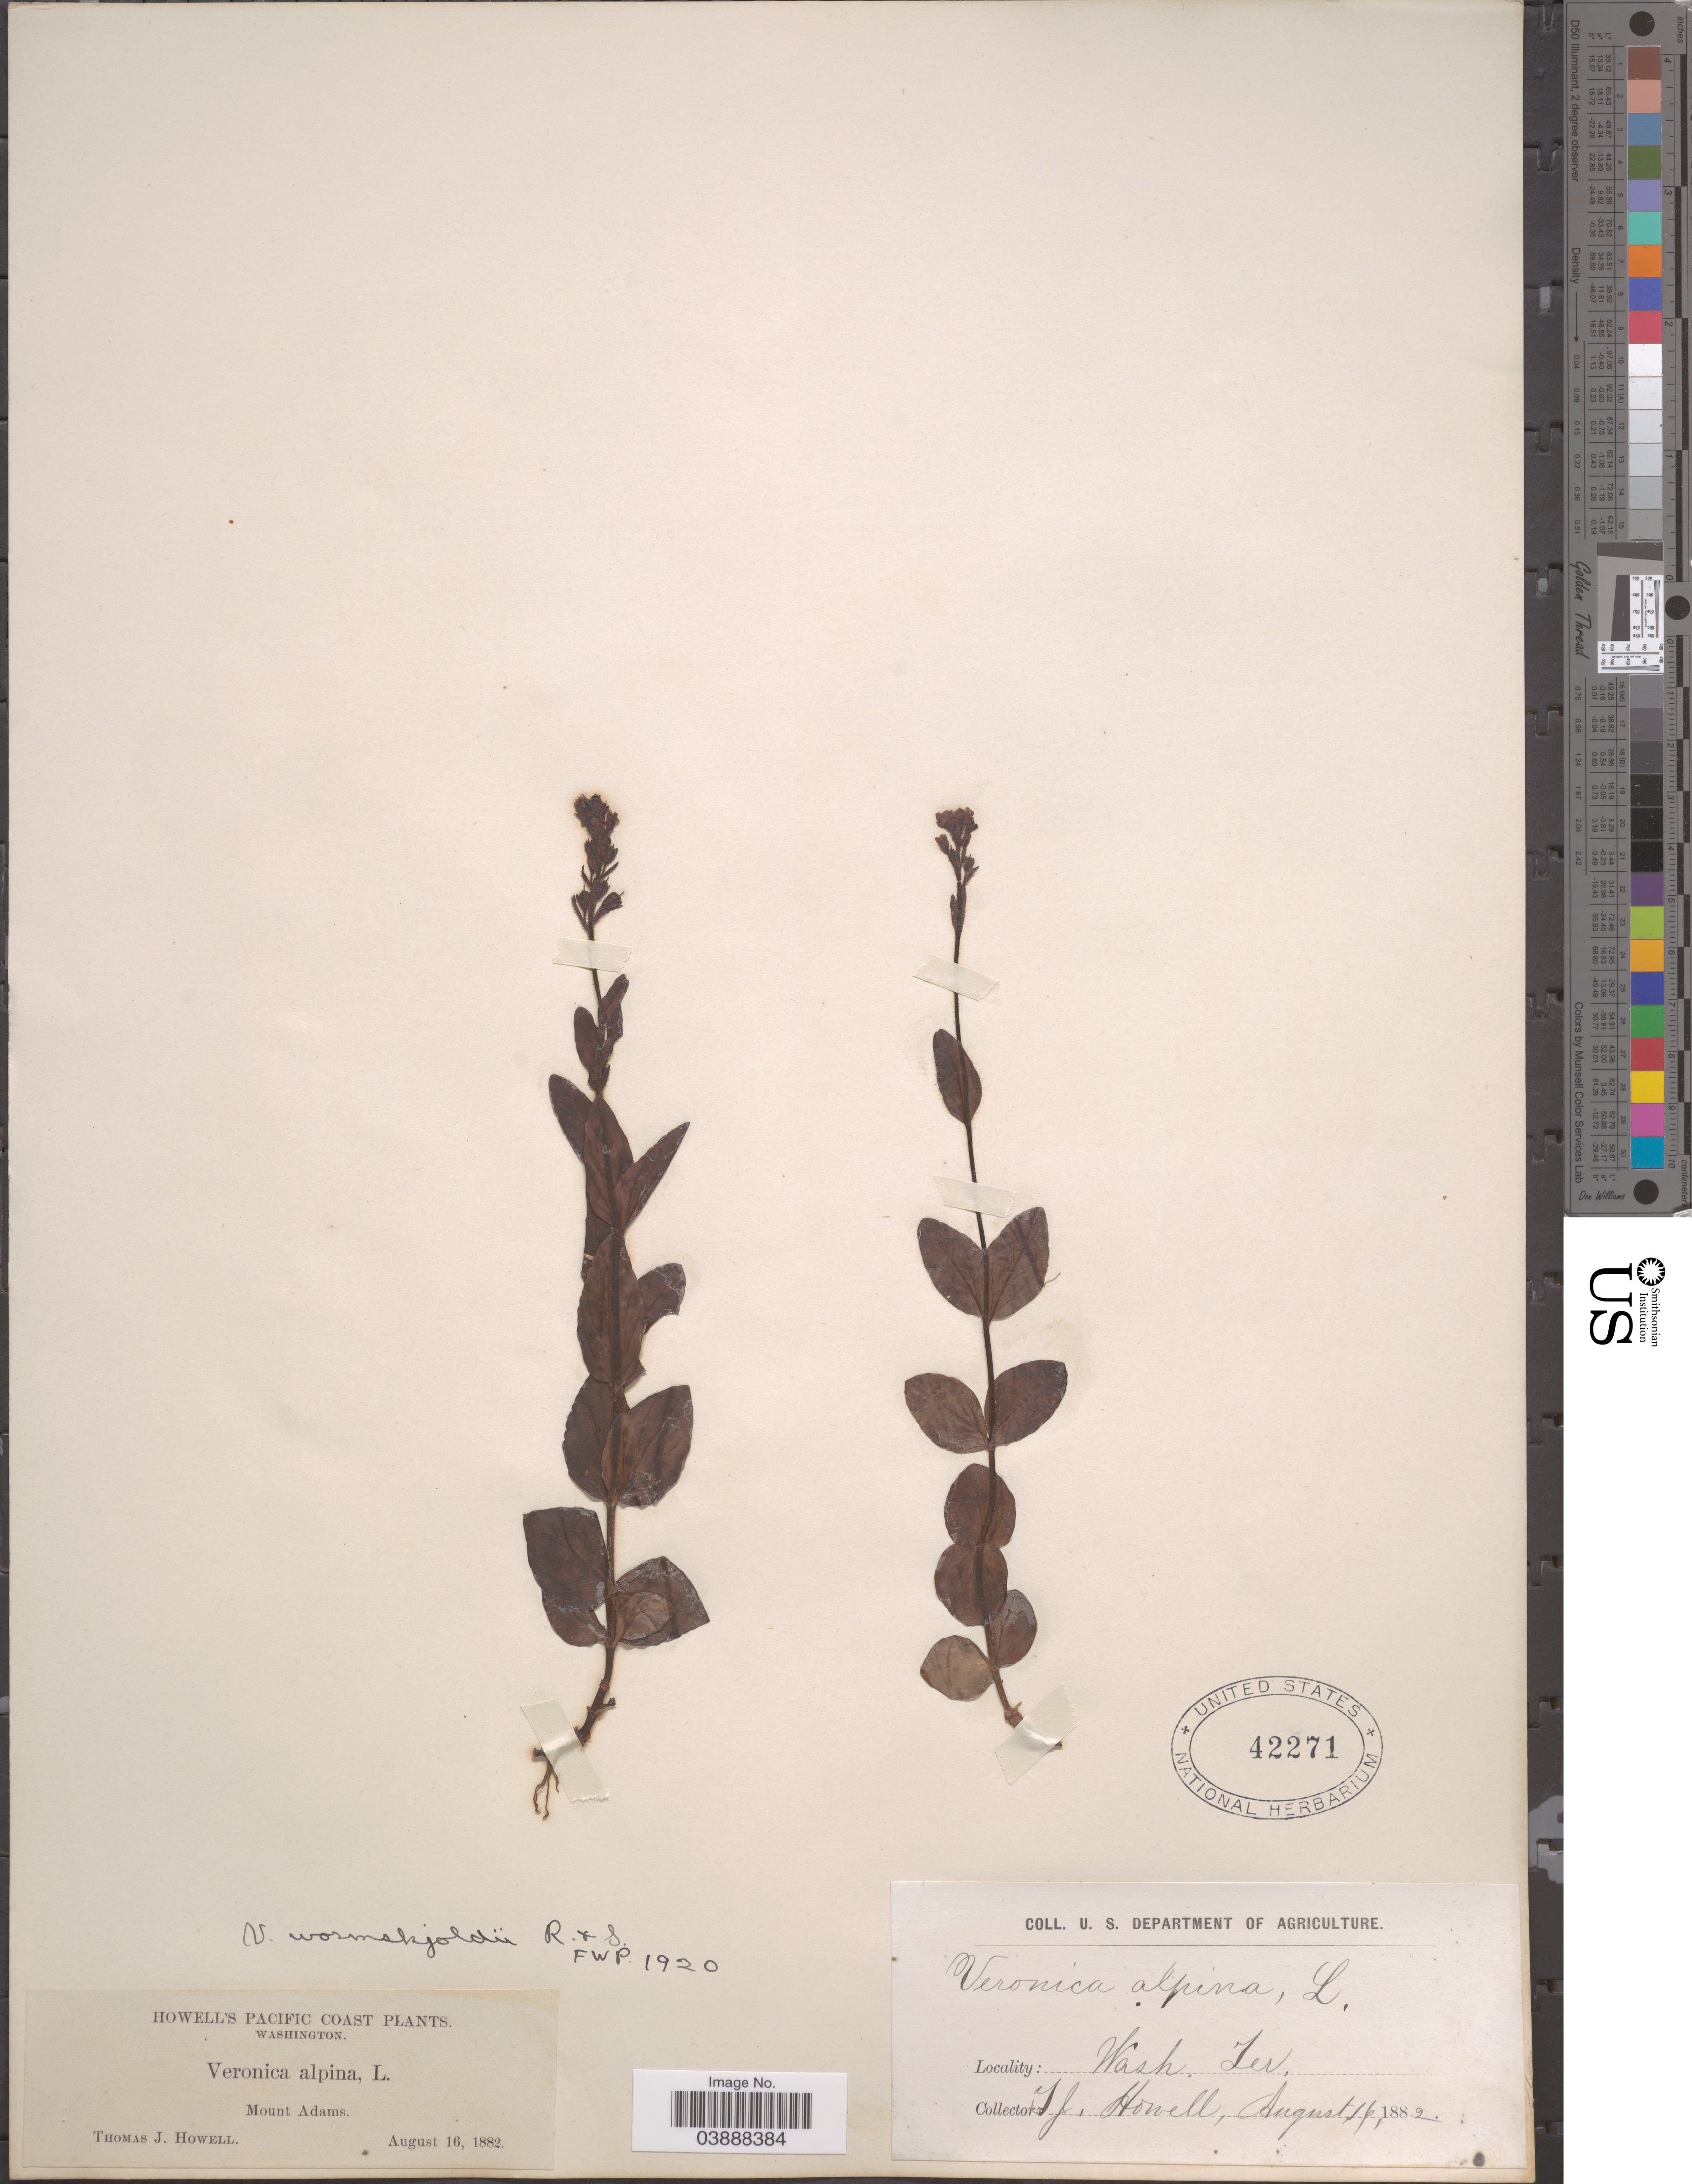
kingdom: Plantae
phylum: Tracheophyta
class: Magnoliopsida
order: Lamiales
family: Plantaginaceae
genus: Veronica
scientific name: Veronica wormskjoldii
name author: Roem. & Schult.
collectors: T. Howell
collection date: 1882-08-16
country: United States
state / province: Washington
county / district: Yakima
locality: Pacific Coast. Mount Adams.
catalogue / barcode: US 42271